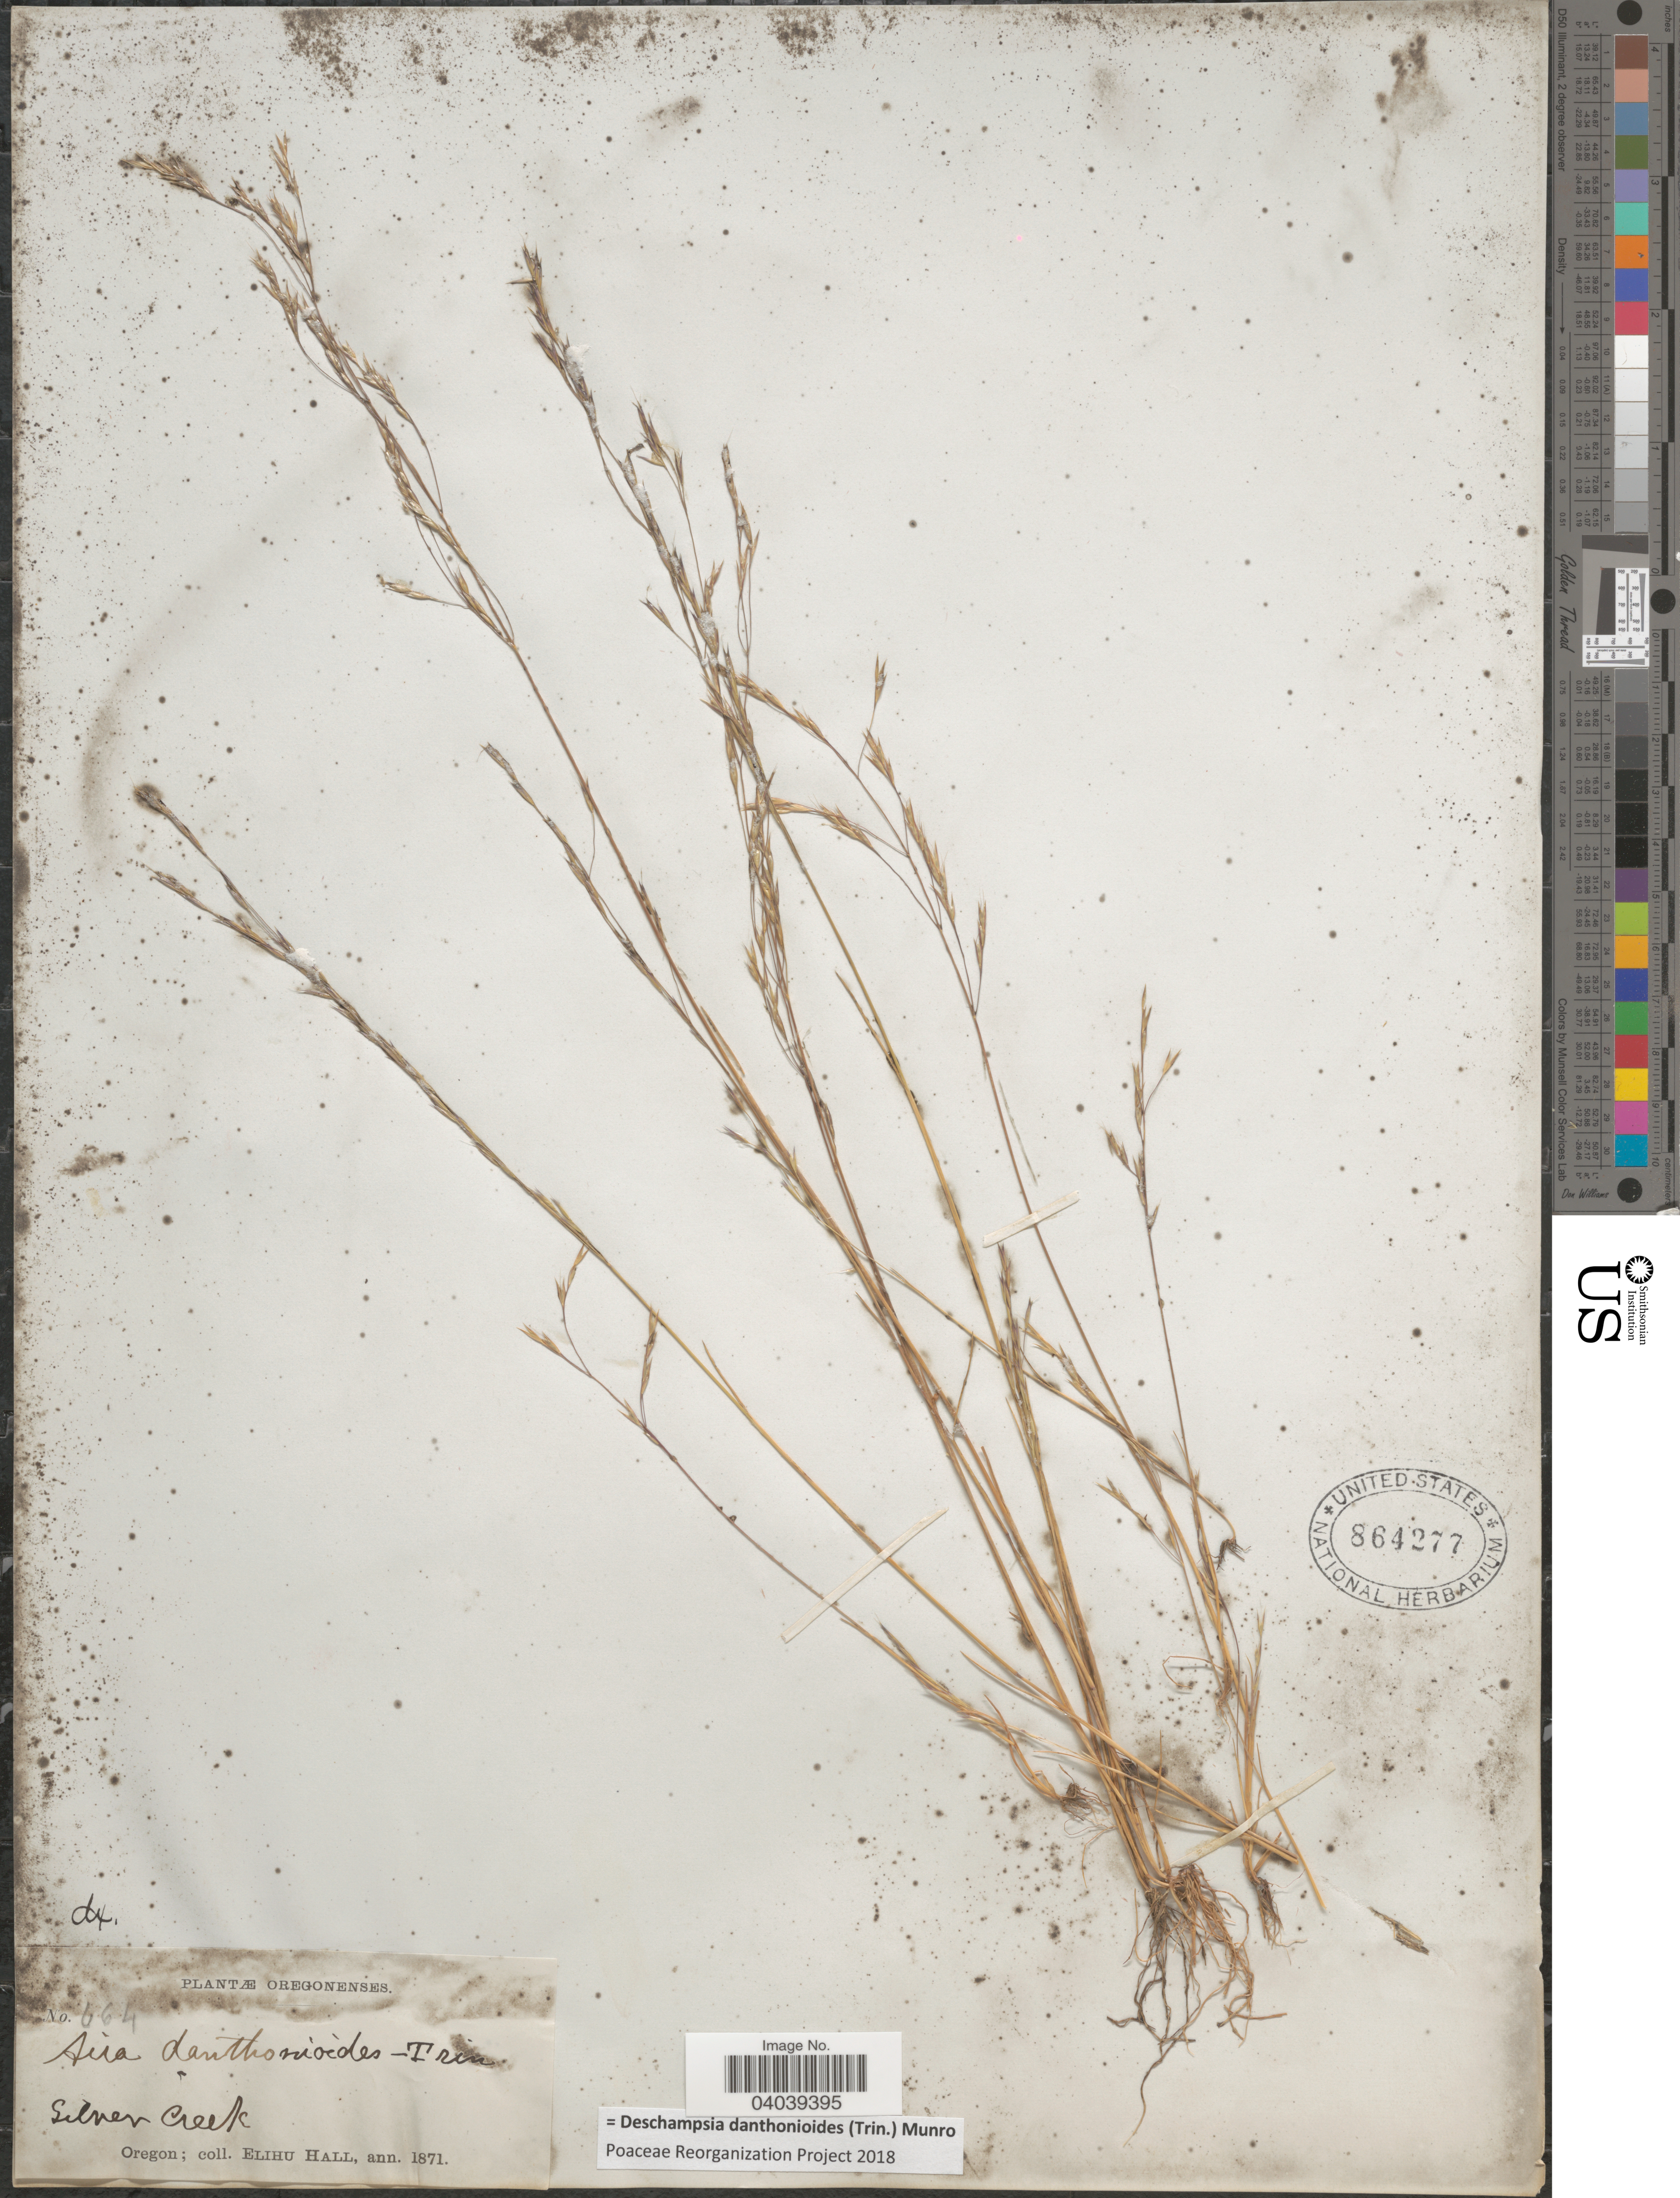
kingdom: Plantae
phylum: Tracheophyta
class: Liliopsida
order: Poales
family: Poaceae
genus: Deschampsia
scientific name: Deschampsia danthonioides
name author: (Trin.) Munro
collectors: E. Hall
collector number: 564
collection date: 1871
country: United States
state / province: Oregon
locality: Oregonenses. Silver Creek.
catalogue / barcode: US 864277